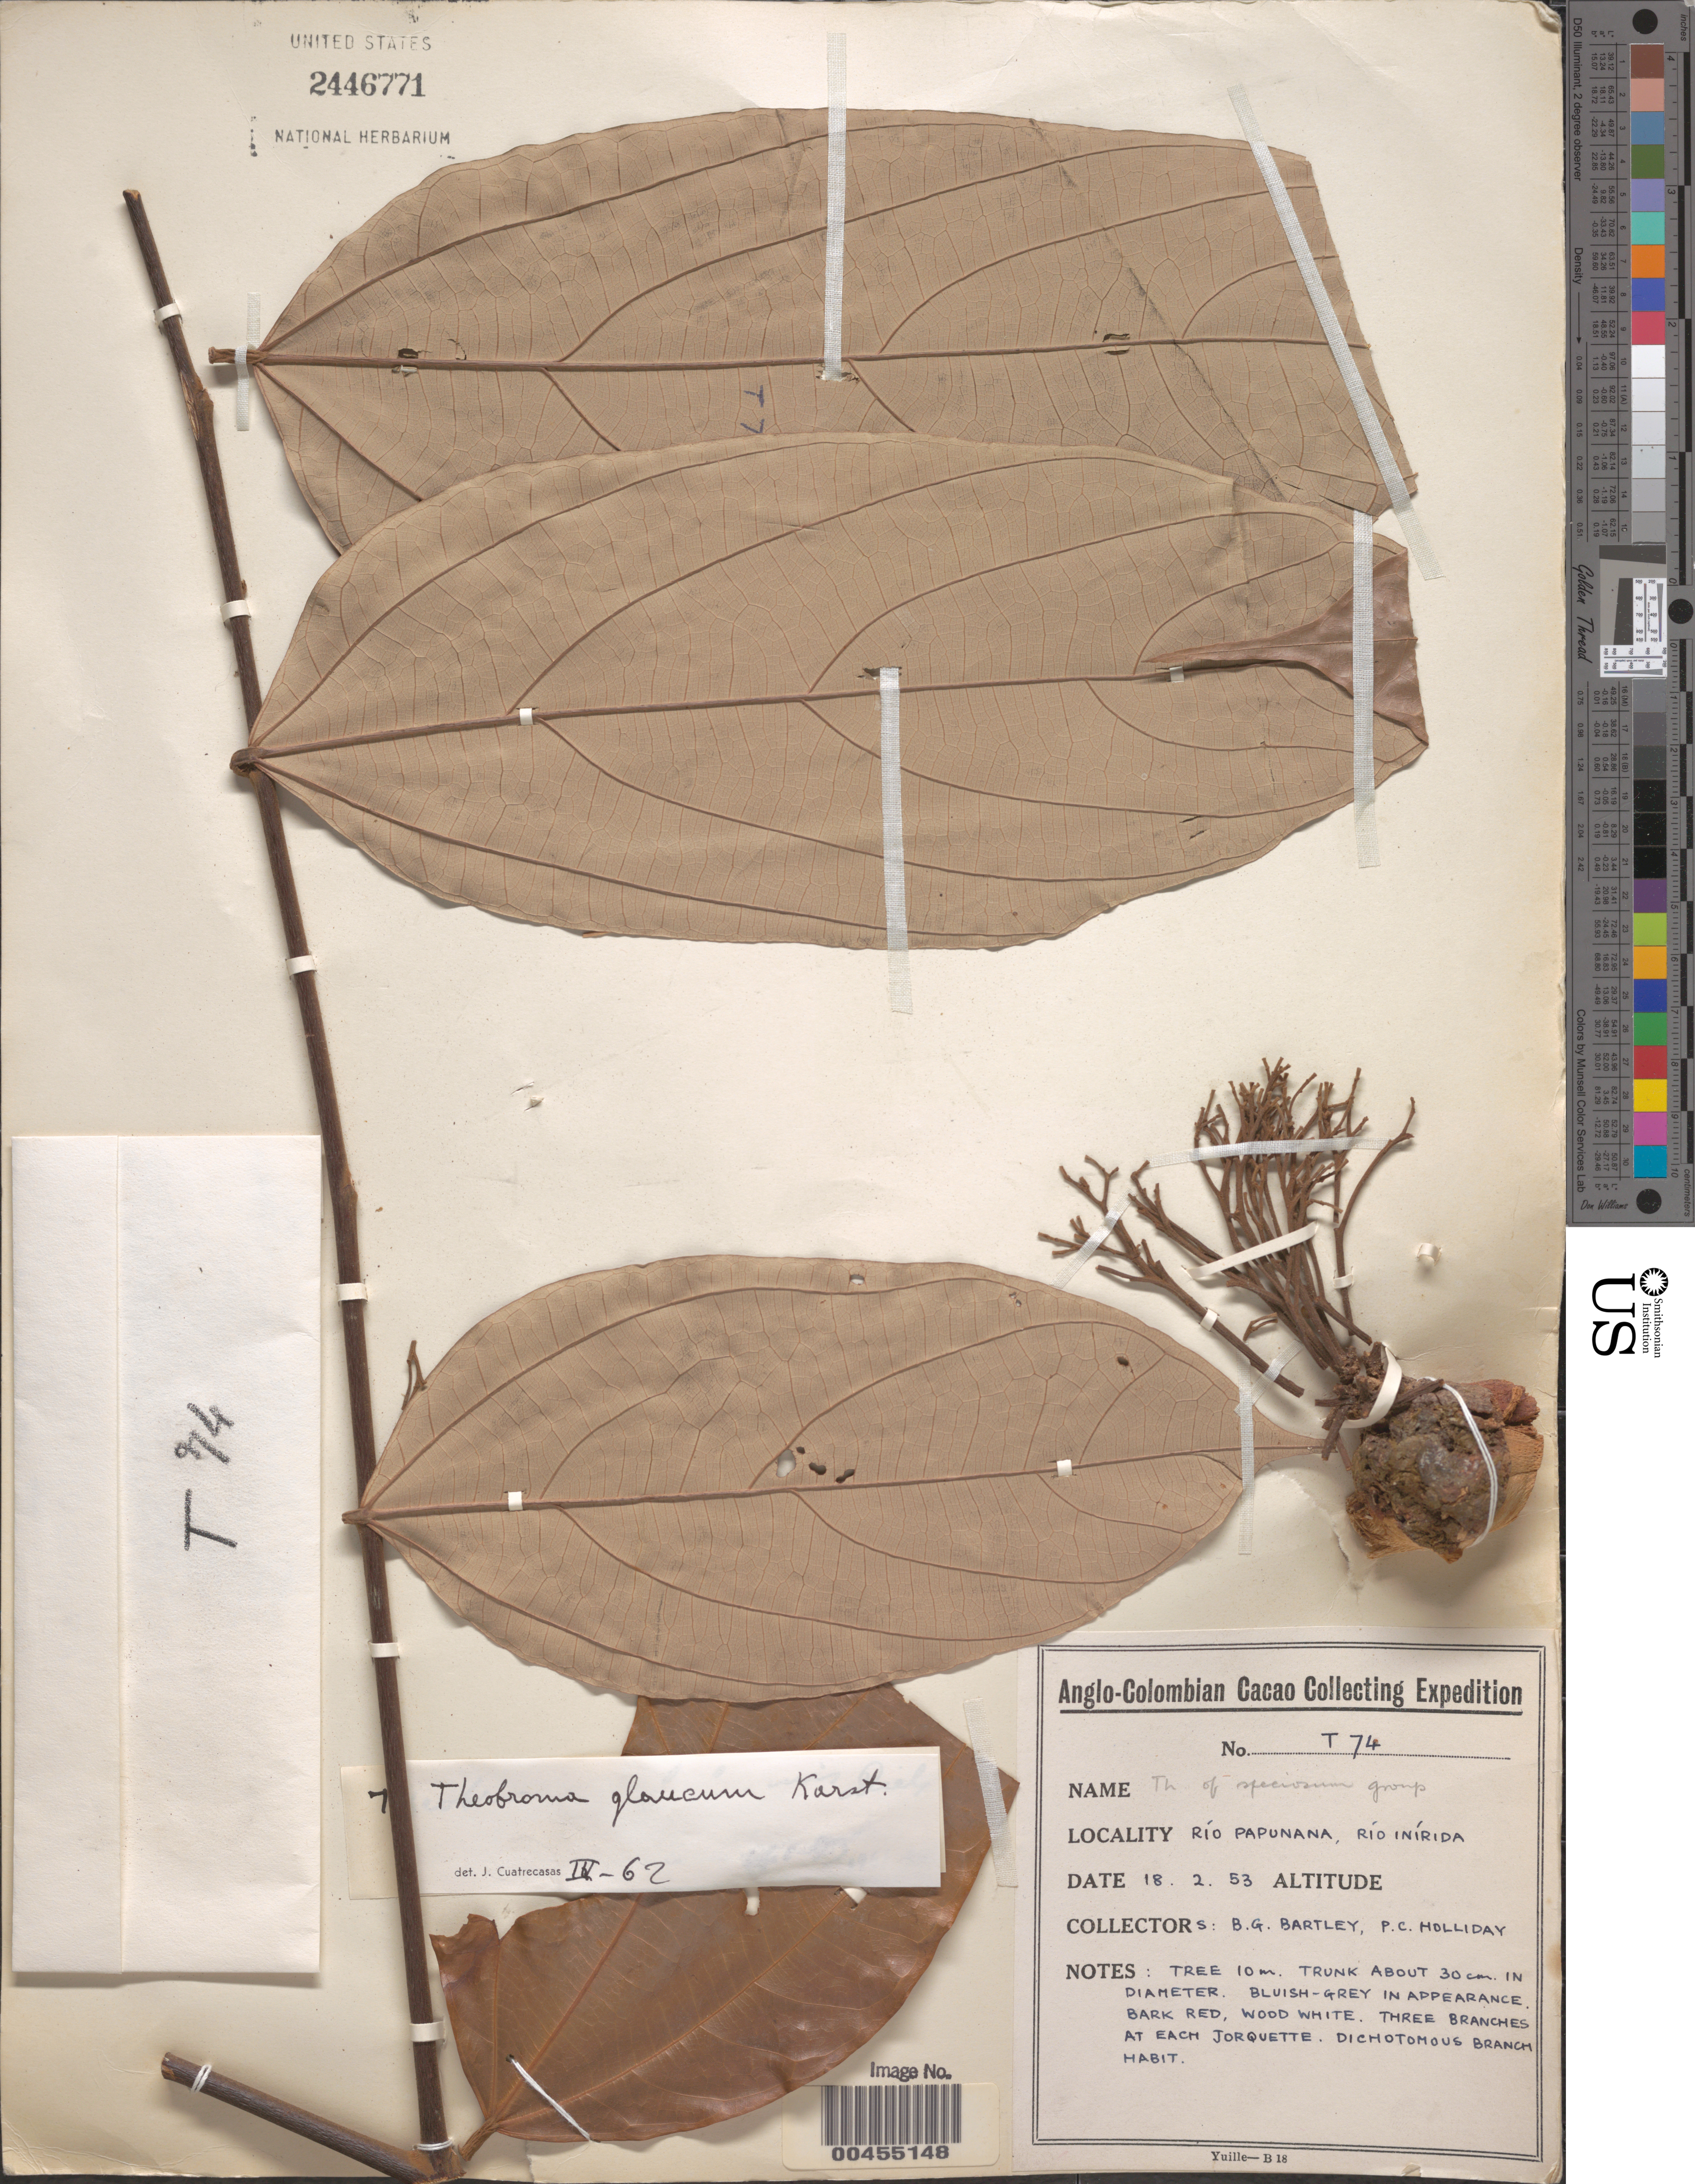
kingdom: Plantae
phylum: Tracheophyta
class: Magnoliopsida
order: Malvales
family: Malvaceae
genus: Theobroma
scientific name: Theobroma glaucum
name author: H. Karst.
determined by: Cuatrecasas, J.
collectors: B. Bartley & P. C. Holliday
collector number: T74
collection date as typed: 18 Feb 1953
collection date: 1953-02-18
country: Colombia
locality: Río Papanana, Río Inírida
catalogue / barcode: US 2446771